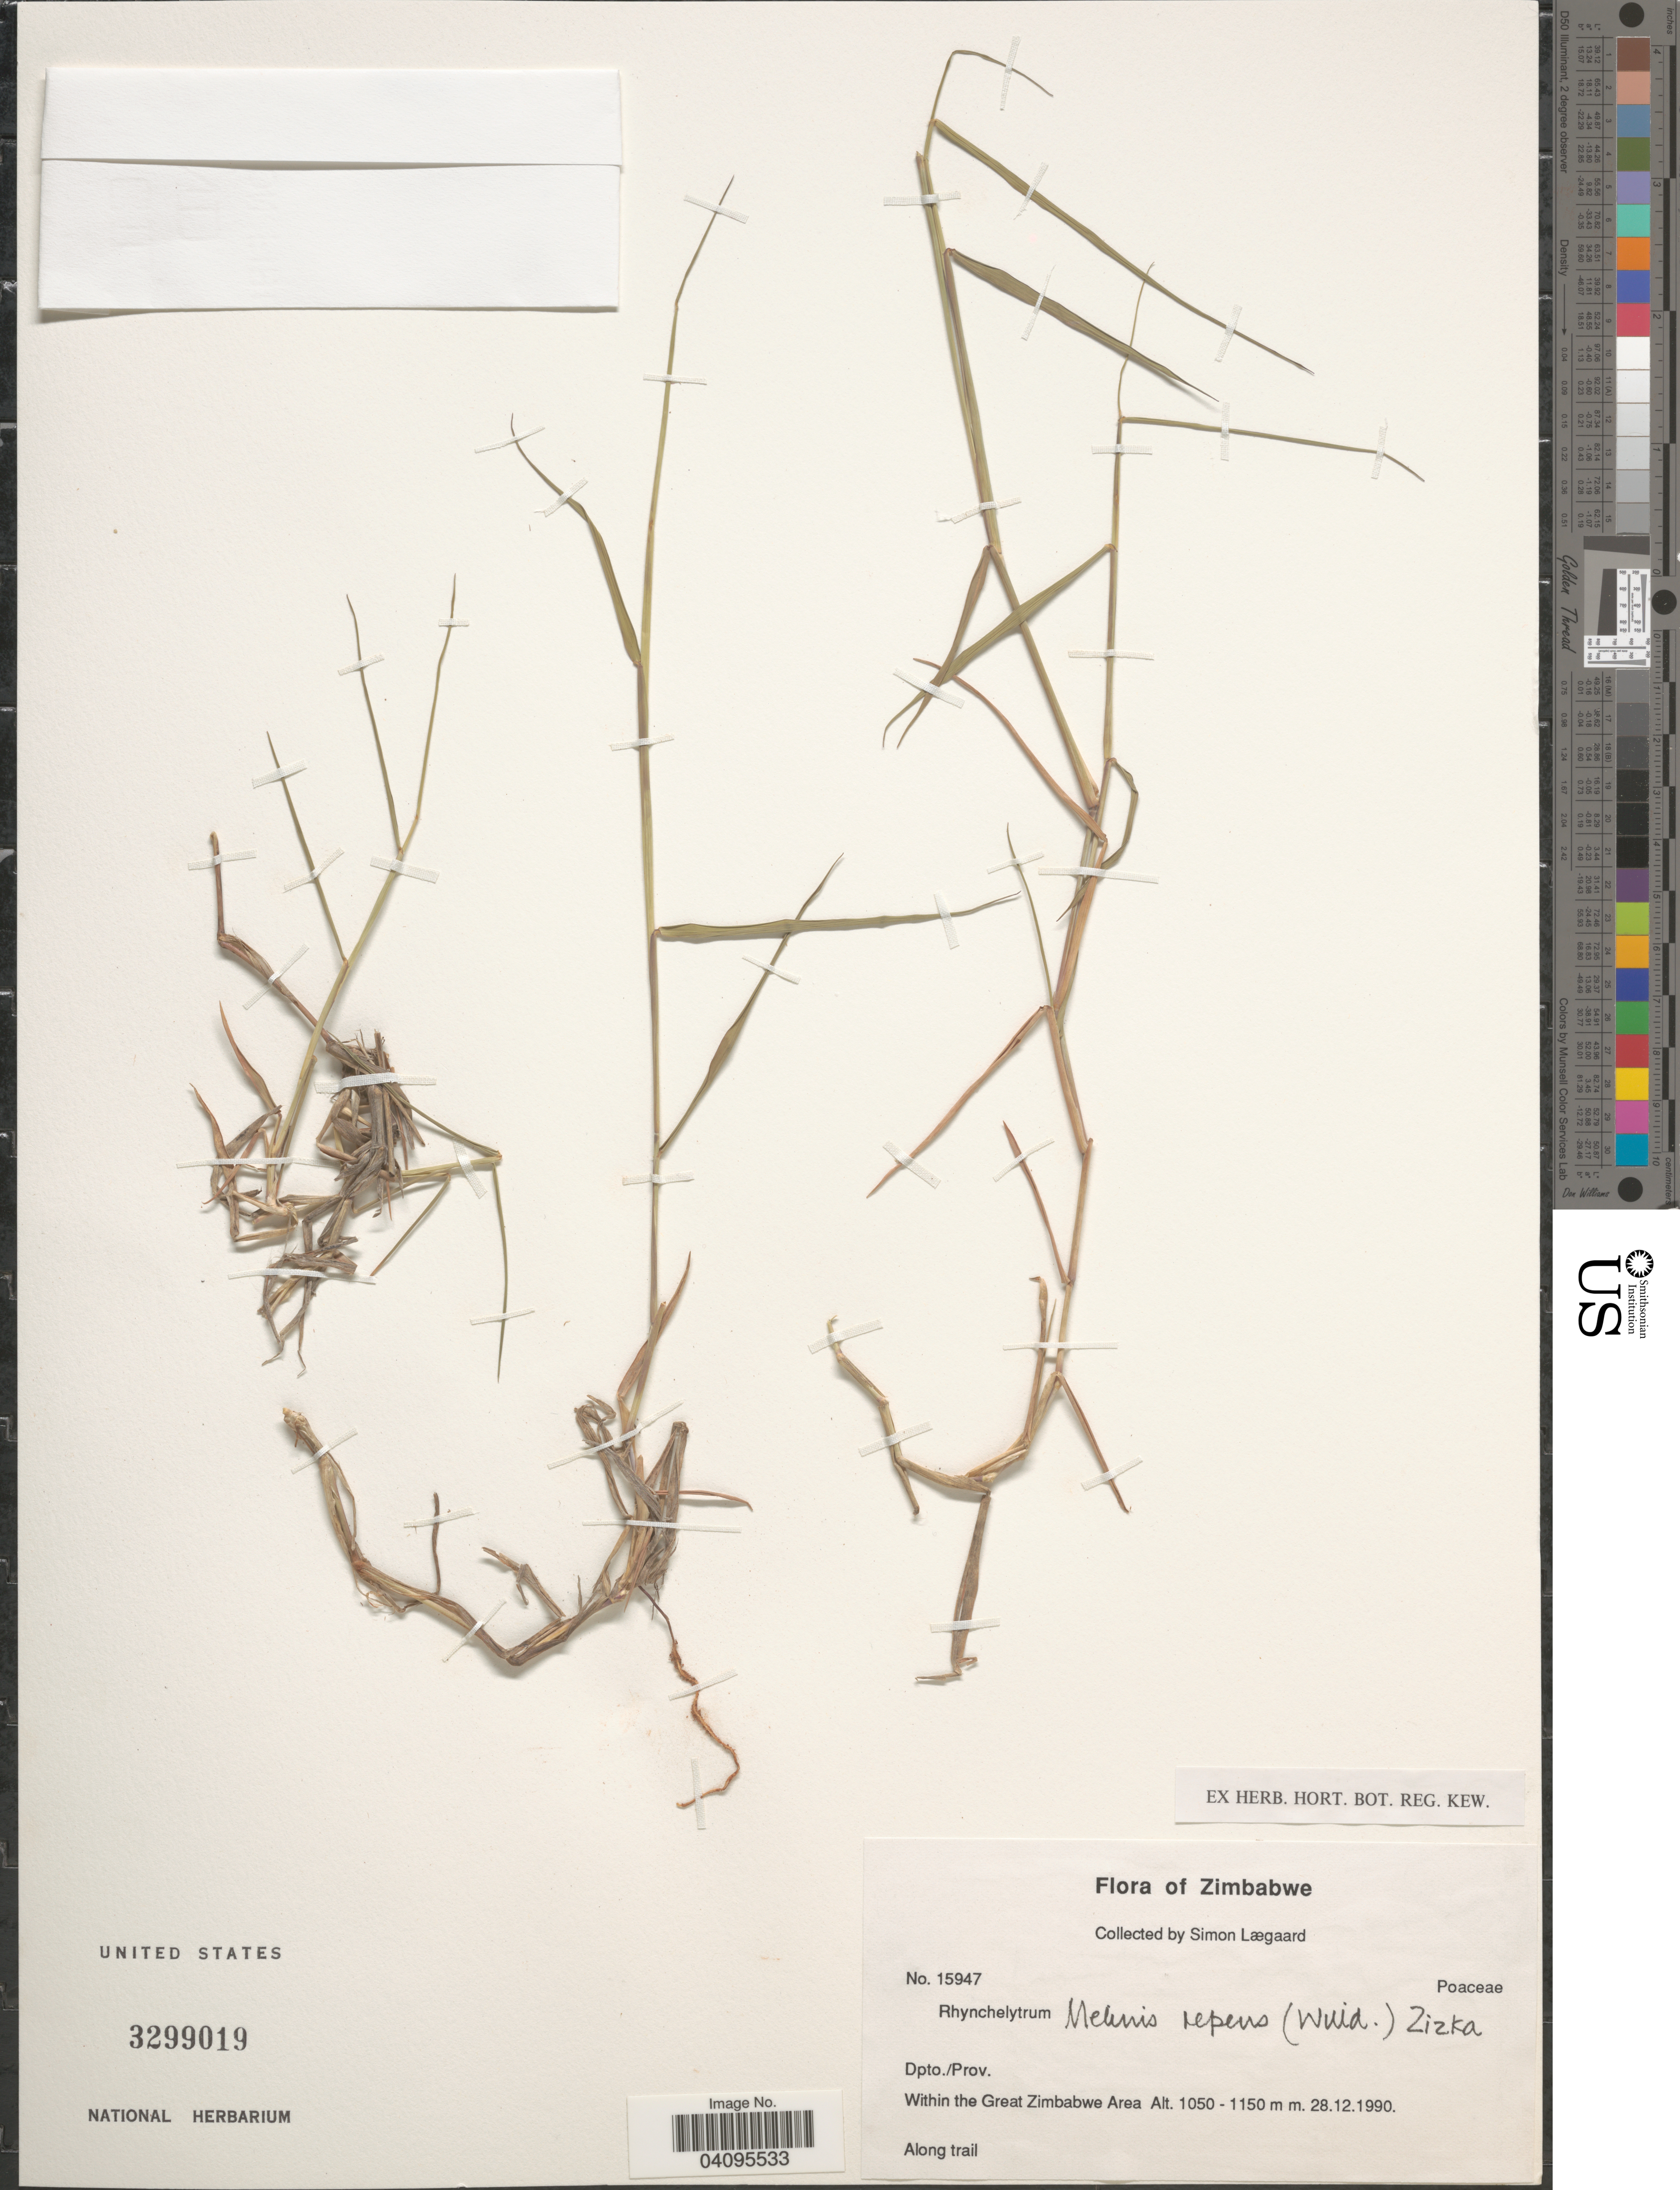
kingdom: Plantae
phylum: Tracheophyta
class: Liliopsida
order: Poales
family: Poaceae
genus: Melinis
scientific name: Melinis repens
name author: (Willd.) Zizka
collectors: S. Lægaard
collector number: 15947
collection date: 1990-12-28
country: Zimbabwe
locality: Dpto./Prov. Within the Great Zimbabwe Area. Along trail.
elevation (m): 1050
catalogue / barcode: US 3299019